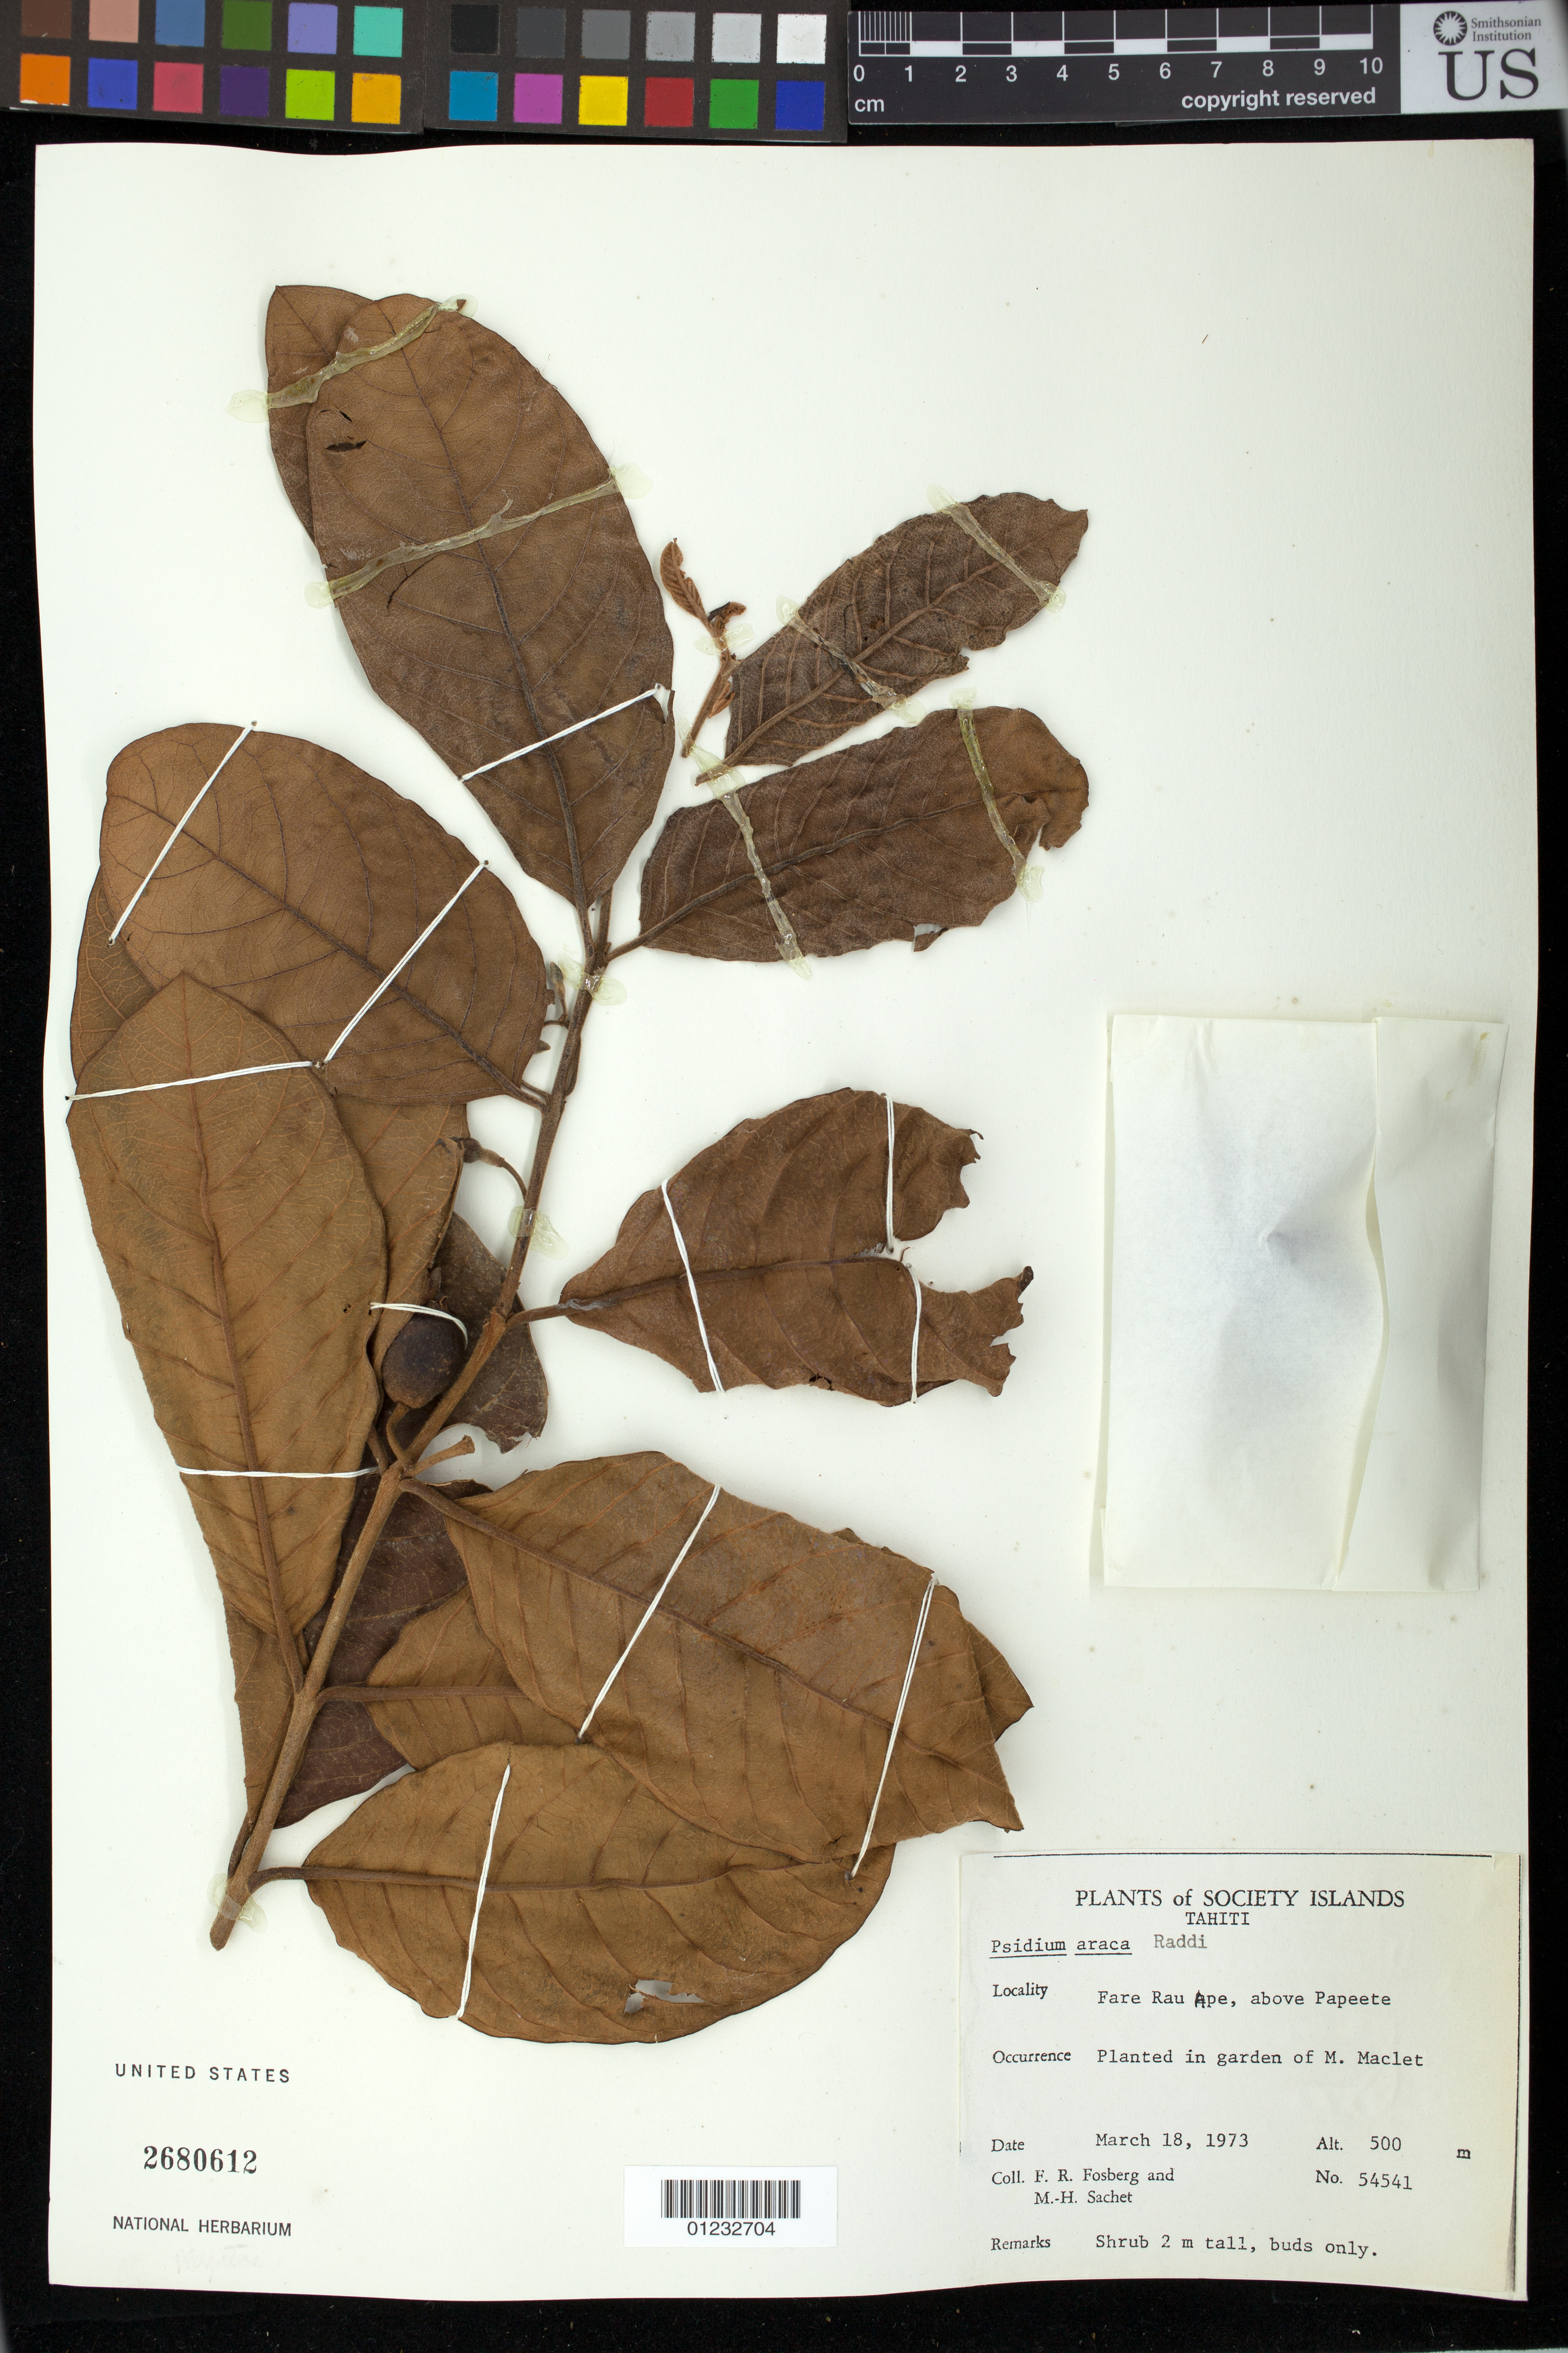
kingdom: Plantae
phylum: Tracheophyta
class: Magnoliopsida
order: Myrtales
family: Myrtaceae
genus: Psidium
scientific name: Psidium araca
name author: Raddi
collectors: F. R. Fosberg & M.-H. Sachet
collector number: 54541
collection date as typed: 18 Mar 1973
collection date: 1973-03-18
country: French Polynesia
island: Tahiti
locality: Far rau ape, above Papeete [Society Is.]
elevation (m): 500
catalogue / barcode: US 2680612